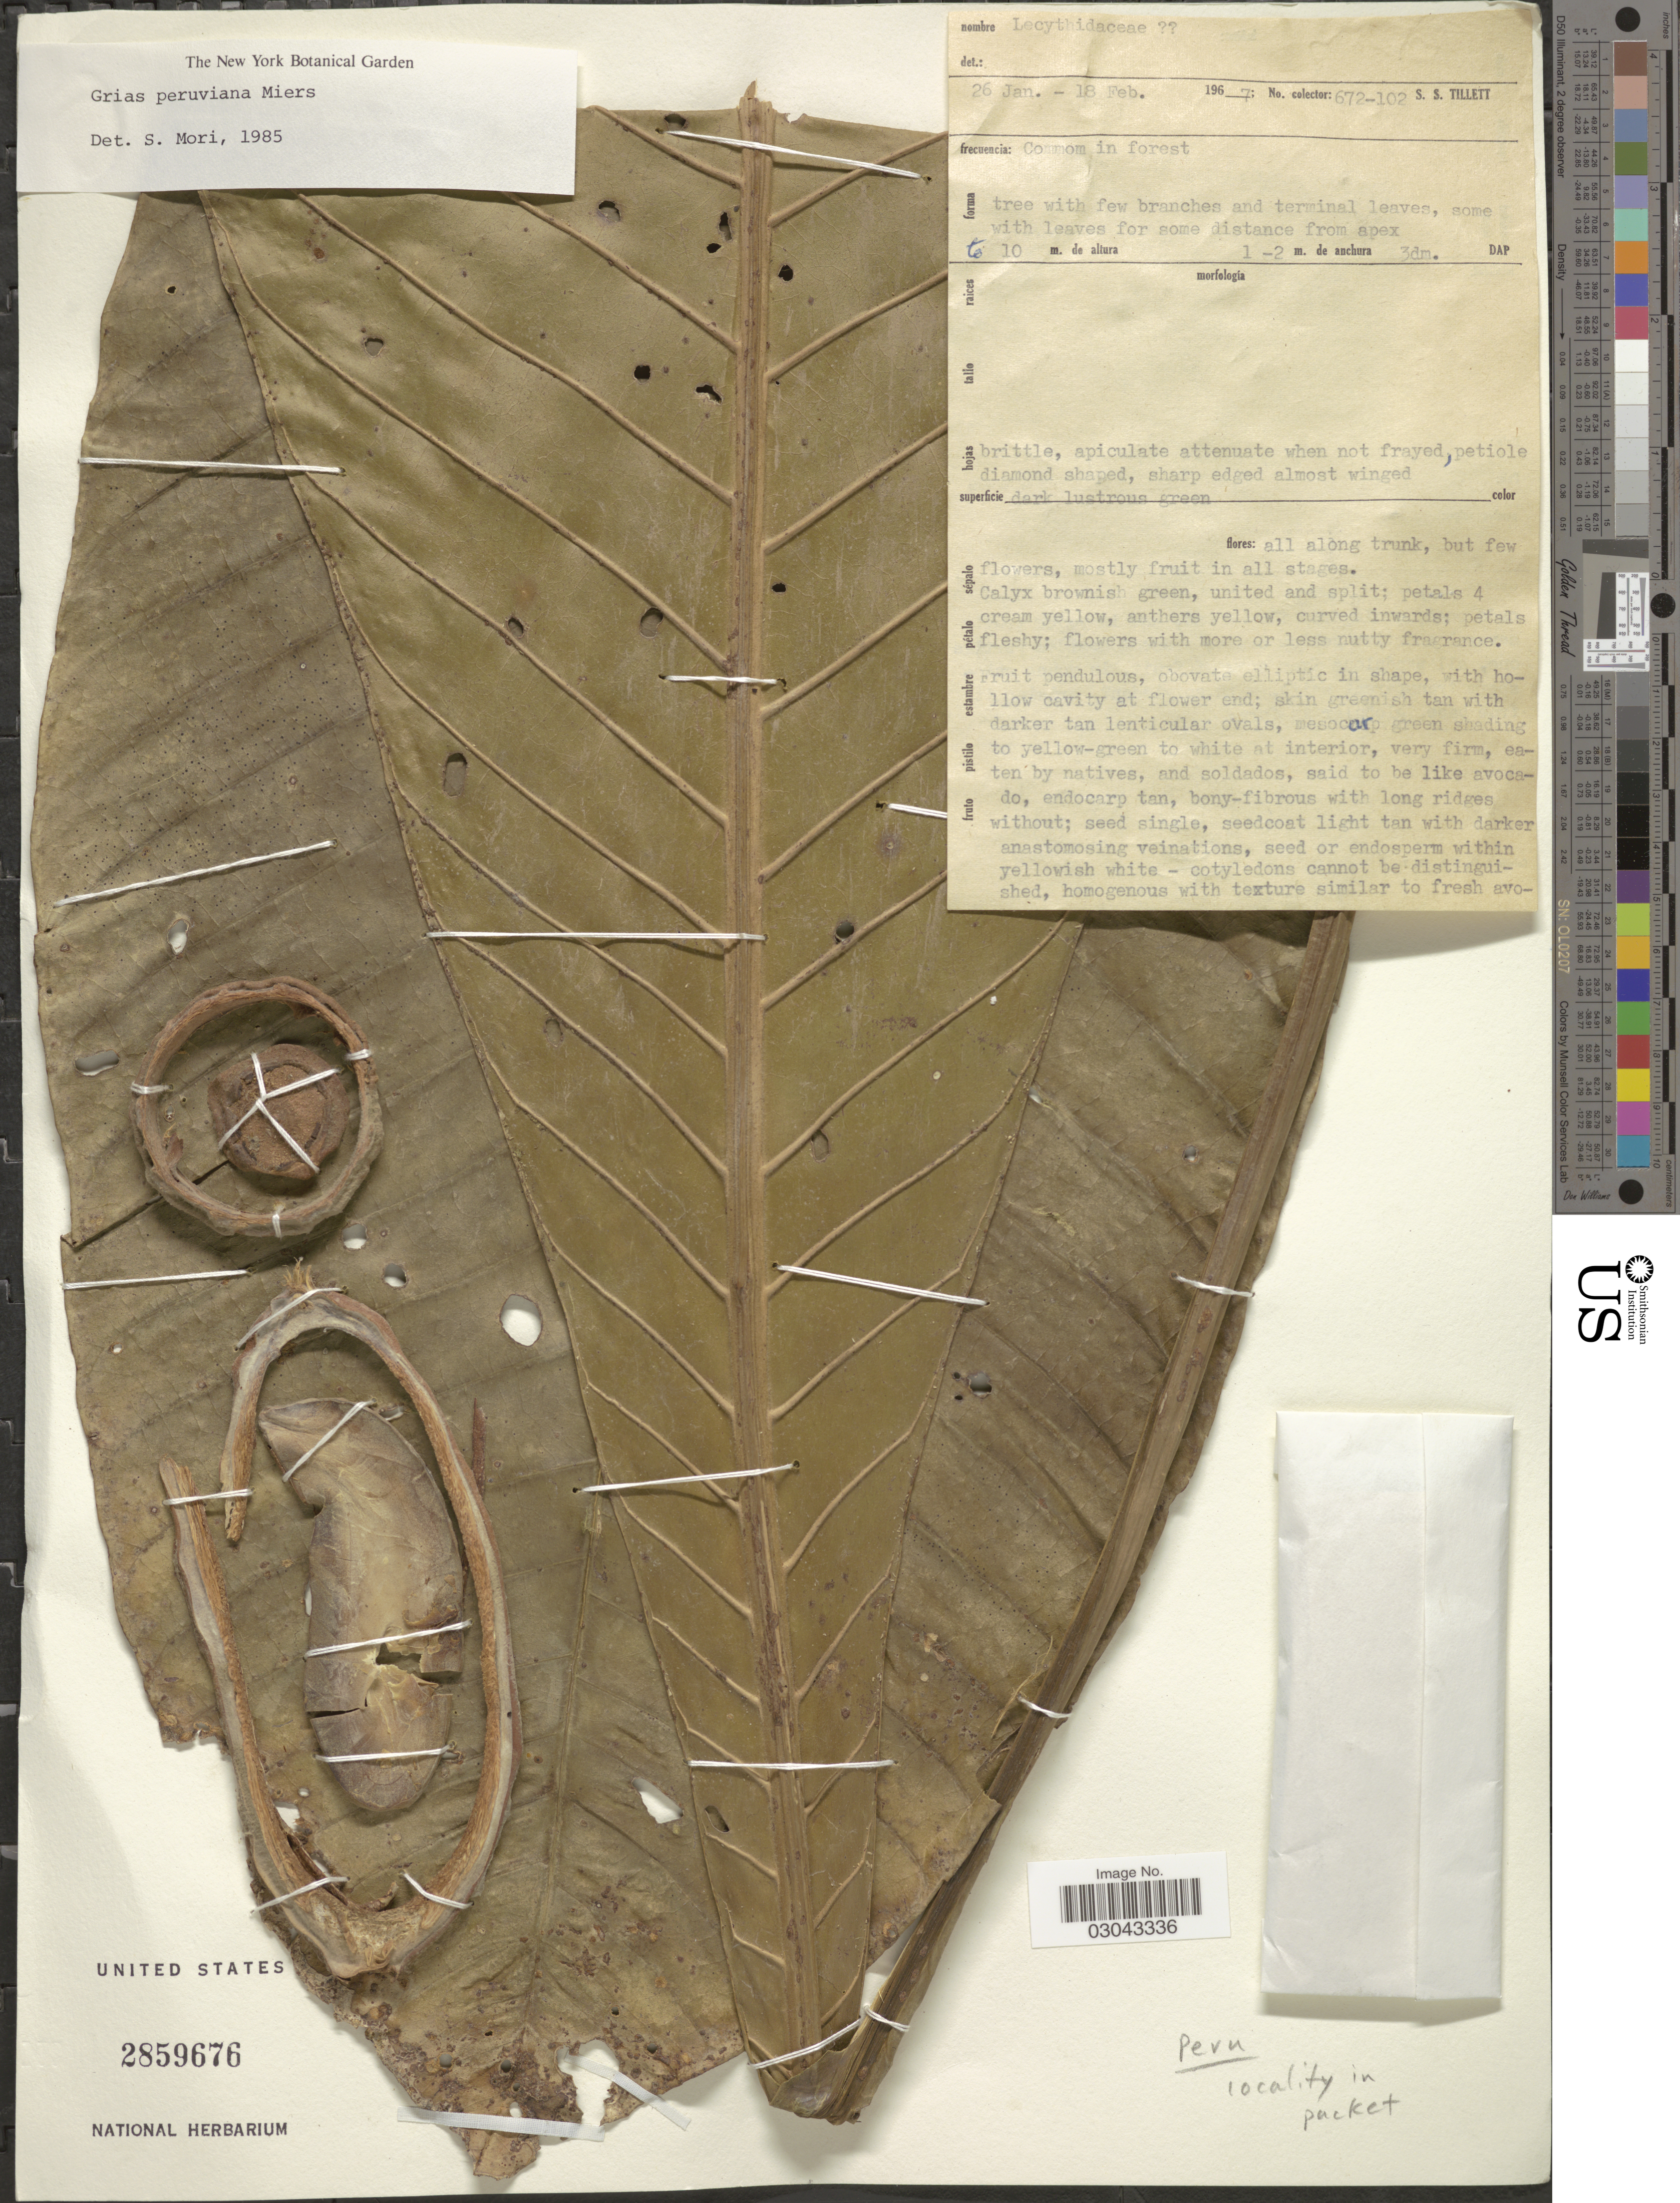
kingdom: Plantae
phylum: Tracheophyta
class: Magnoliopsida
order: Ericales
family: Lecythidaceae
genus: Grias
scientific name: Grias peruviana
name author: Miers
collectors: S. S. Tillett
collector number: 672-102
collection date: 1967-01-26/1967-02-18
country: Peru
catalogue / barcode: US 2859676